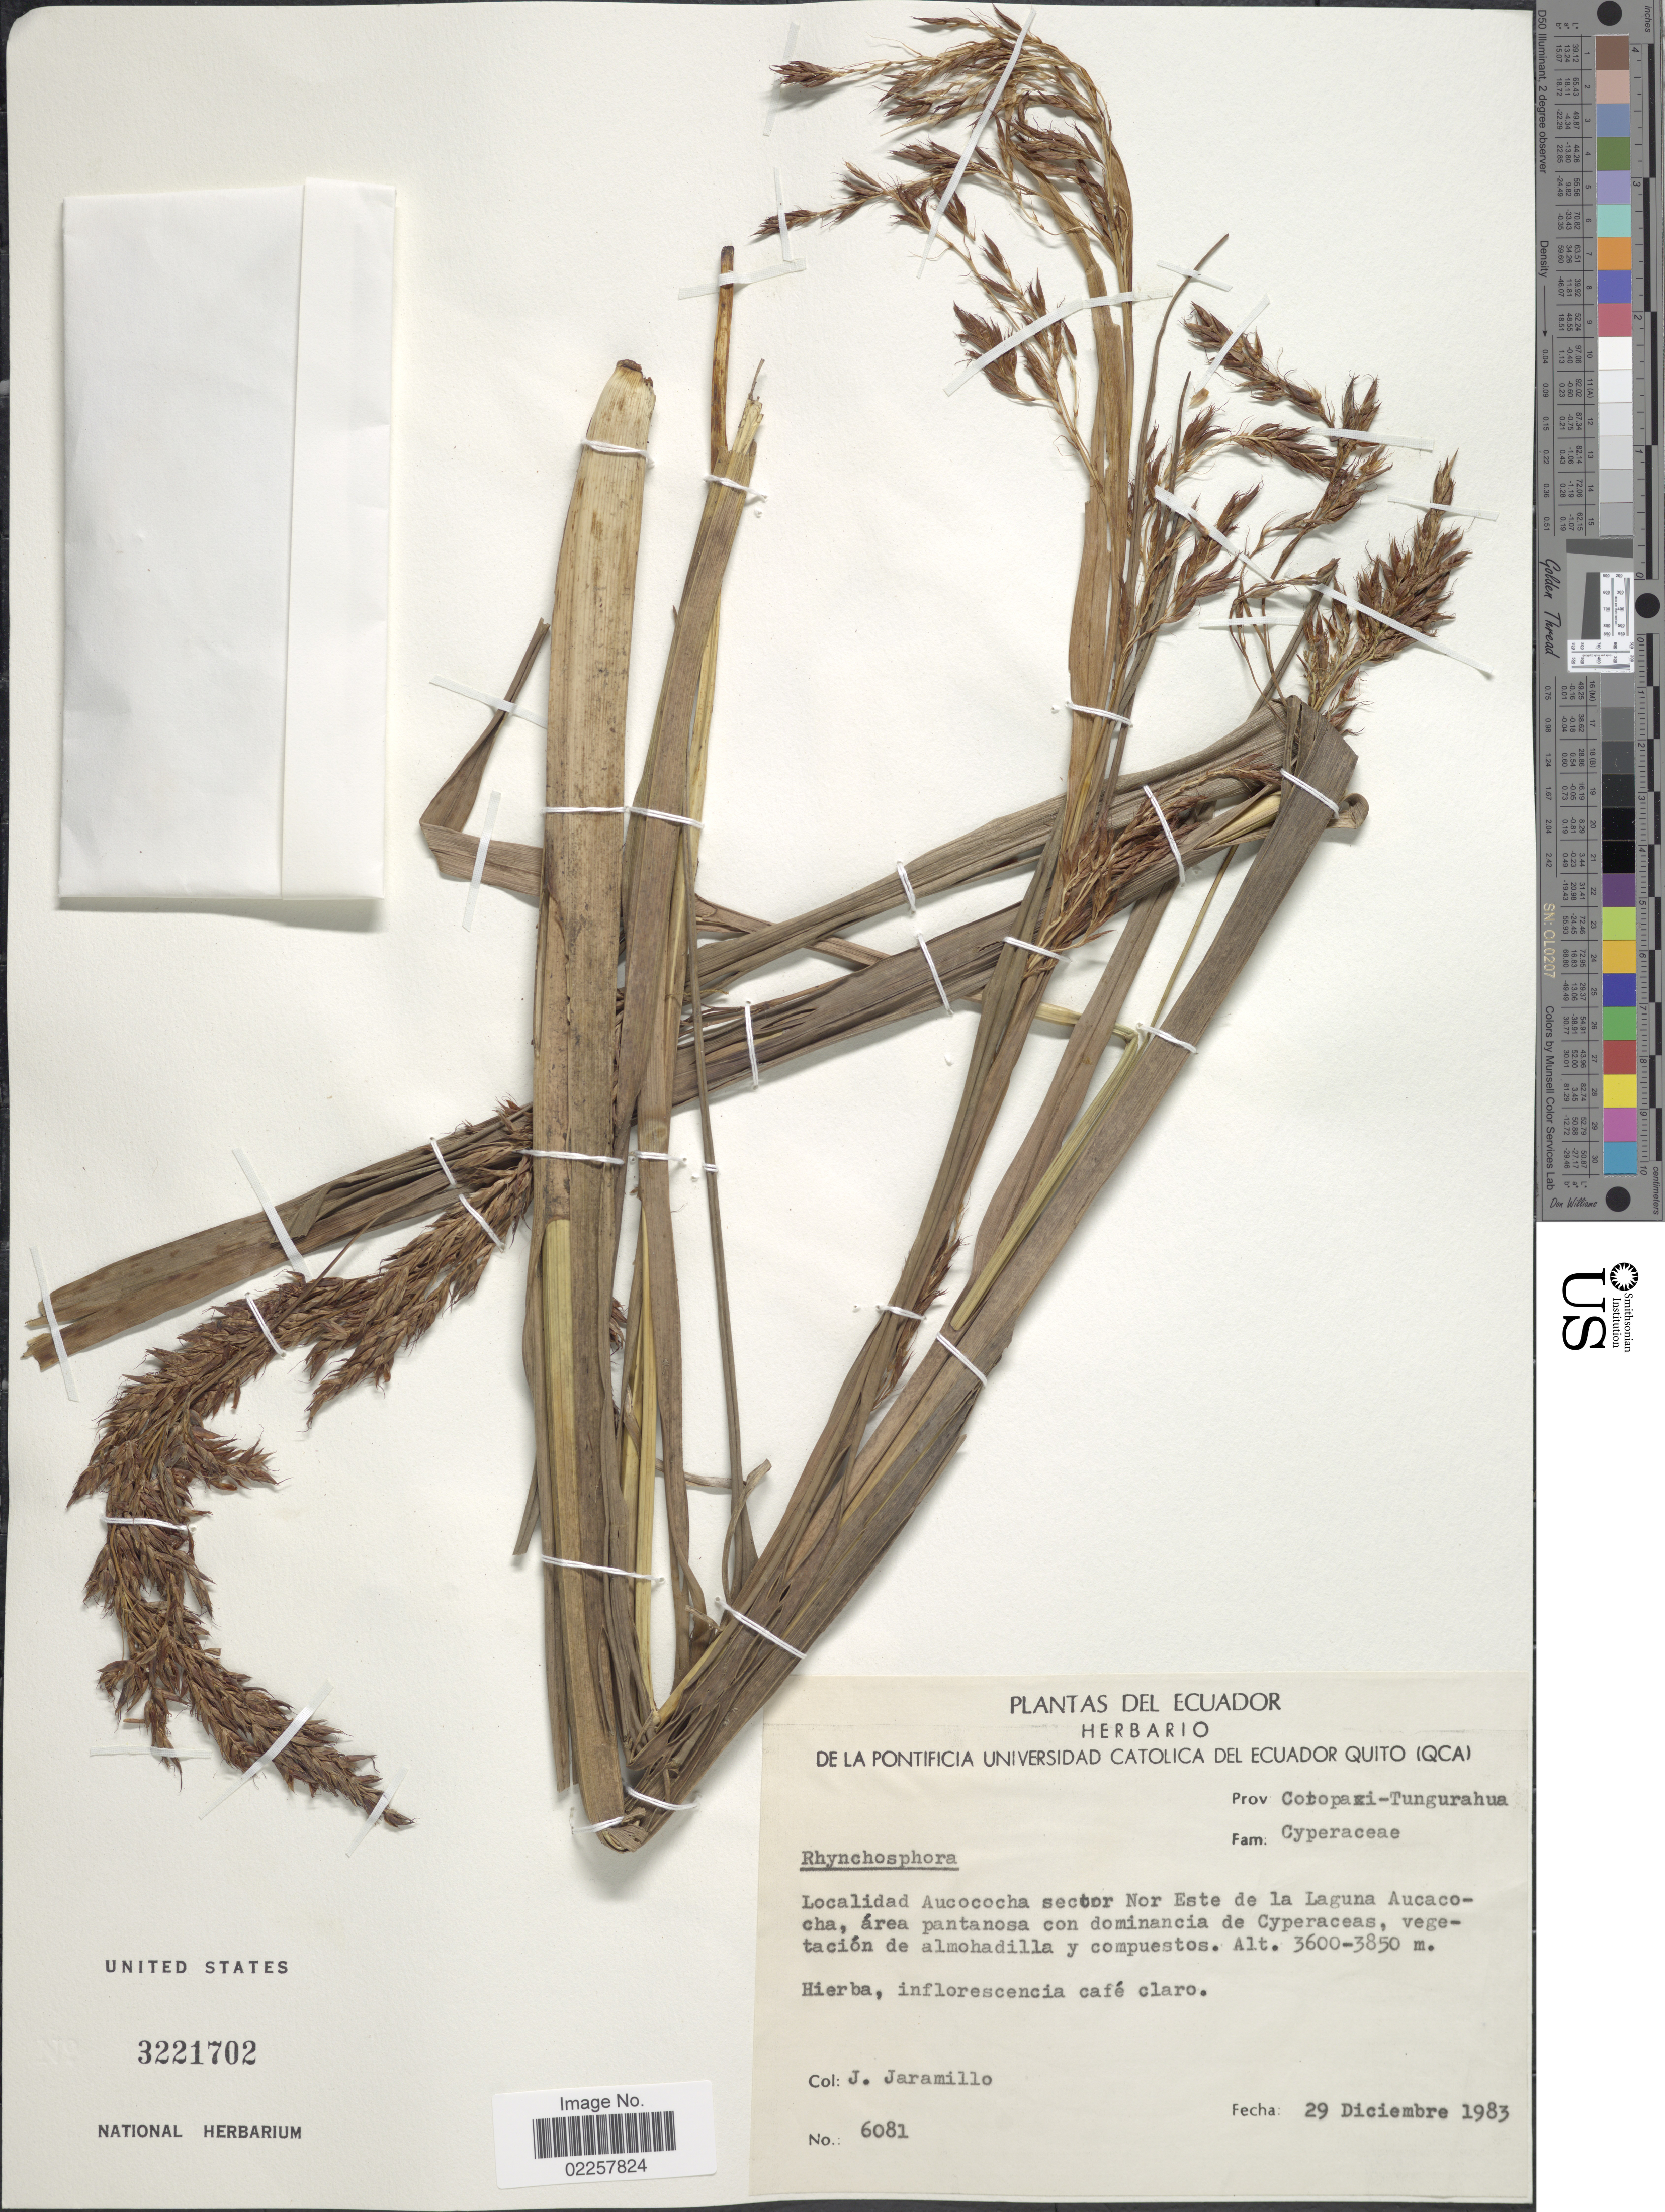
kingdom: Plantae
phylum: Tracheophyta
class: Liliopsida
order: Poales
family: Cyperaceae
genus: Rhynchospora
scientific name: Rhynchospora sp.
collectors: J. Jaramillo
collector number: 6081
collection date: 1983-12-29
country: Ecuador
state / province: Cotopaxi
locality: Prov. Cotopaxi-Tungutahua, Localidad Aucococha sector Nor Este de la Laguna Aucacocha, area pantanosa con dominancia de Cyperaceas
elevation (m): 3600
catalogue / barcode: US 3221702